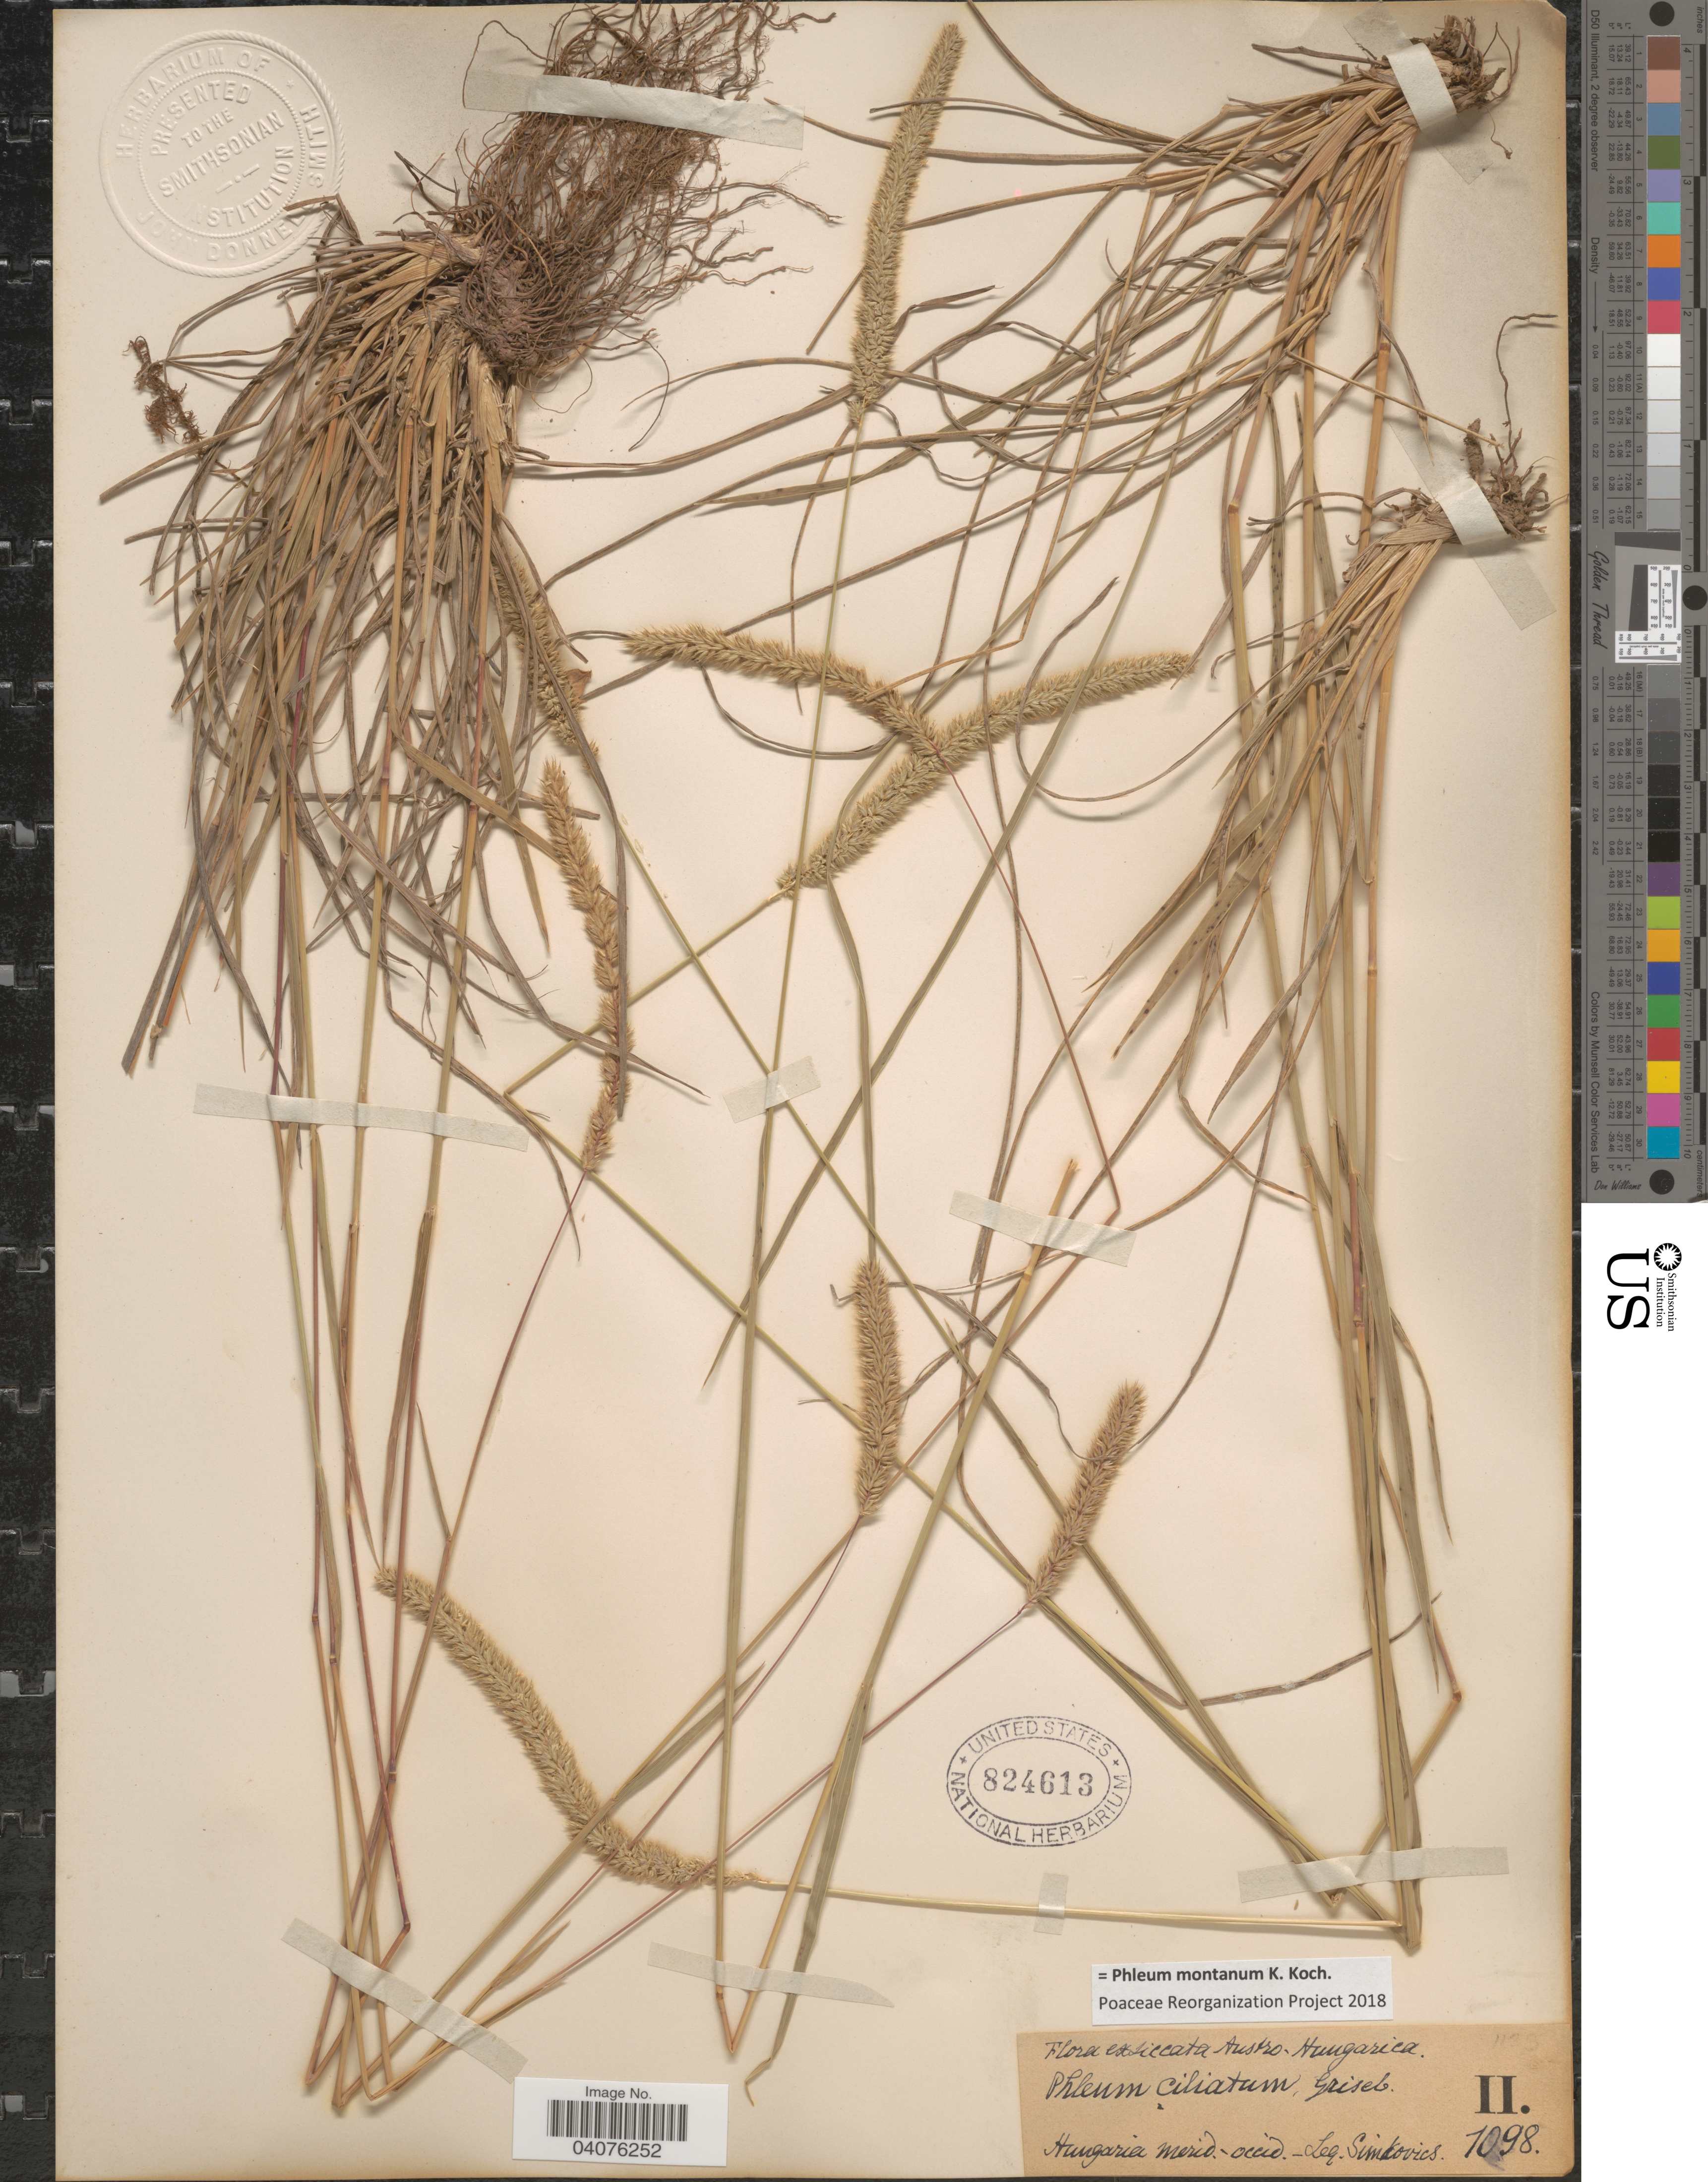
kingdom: Plantae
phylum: Tracheophyta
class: Liliopsida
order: Poales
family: Poaceae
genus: Phleum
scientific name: Phleum montanum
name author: K. Koch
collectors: -. Simkovics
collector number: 1098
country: Hungary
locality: Hungaria merid.-occid.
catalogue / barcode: US 824613